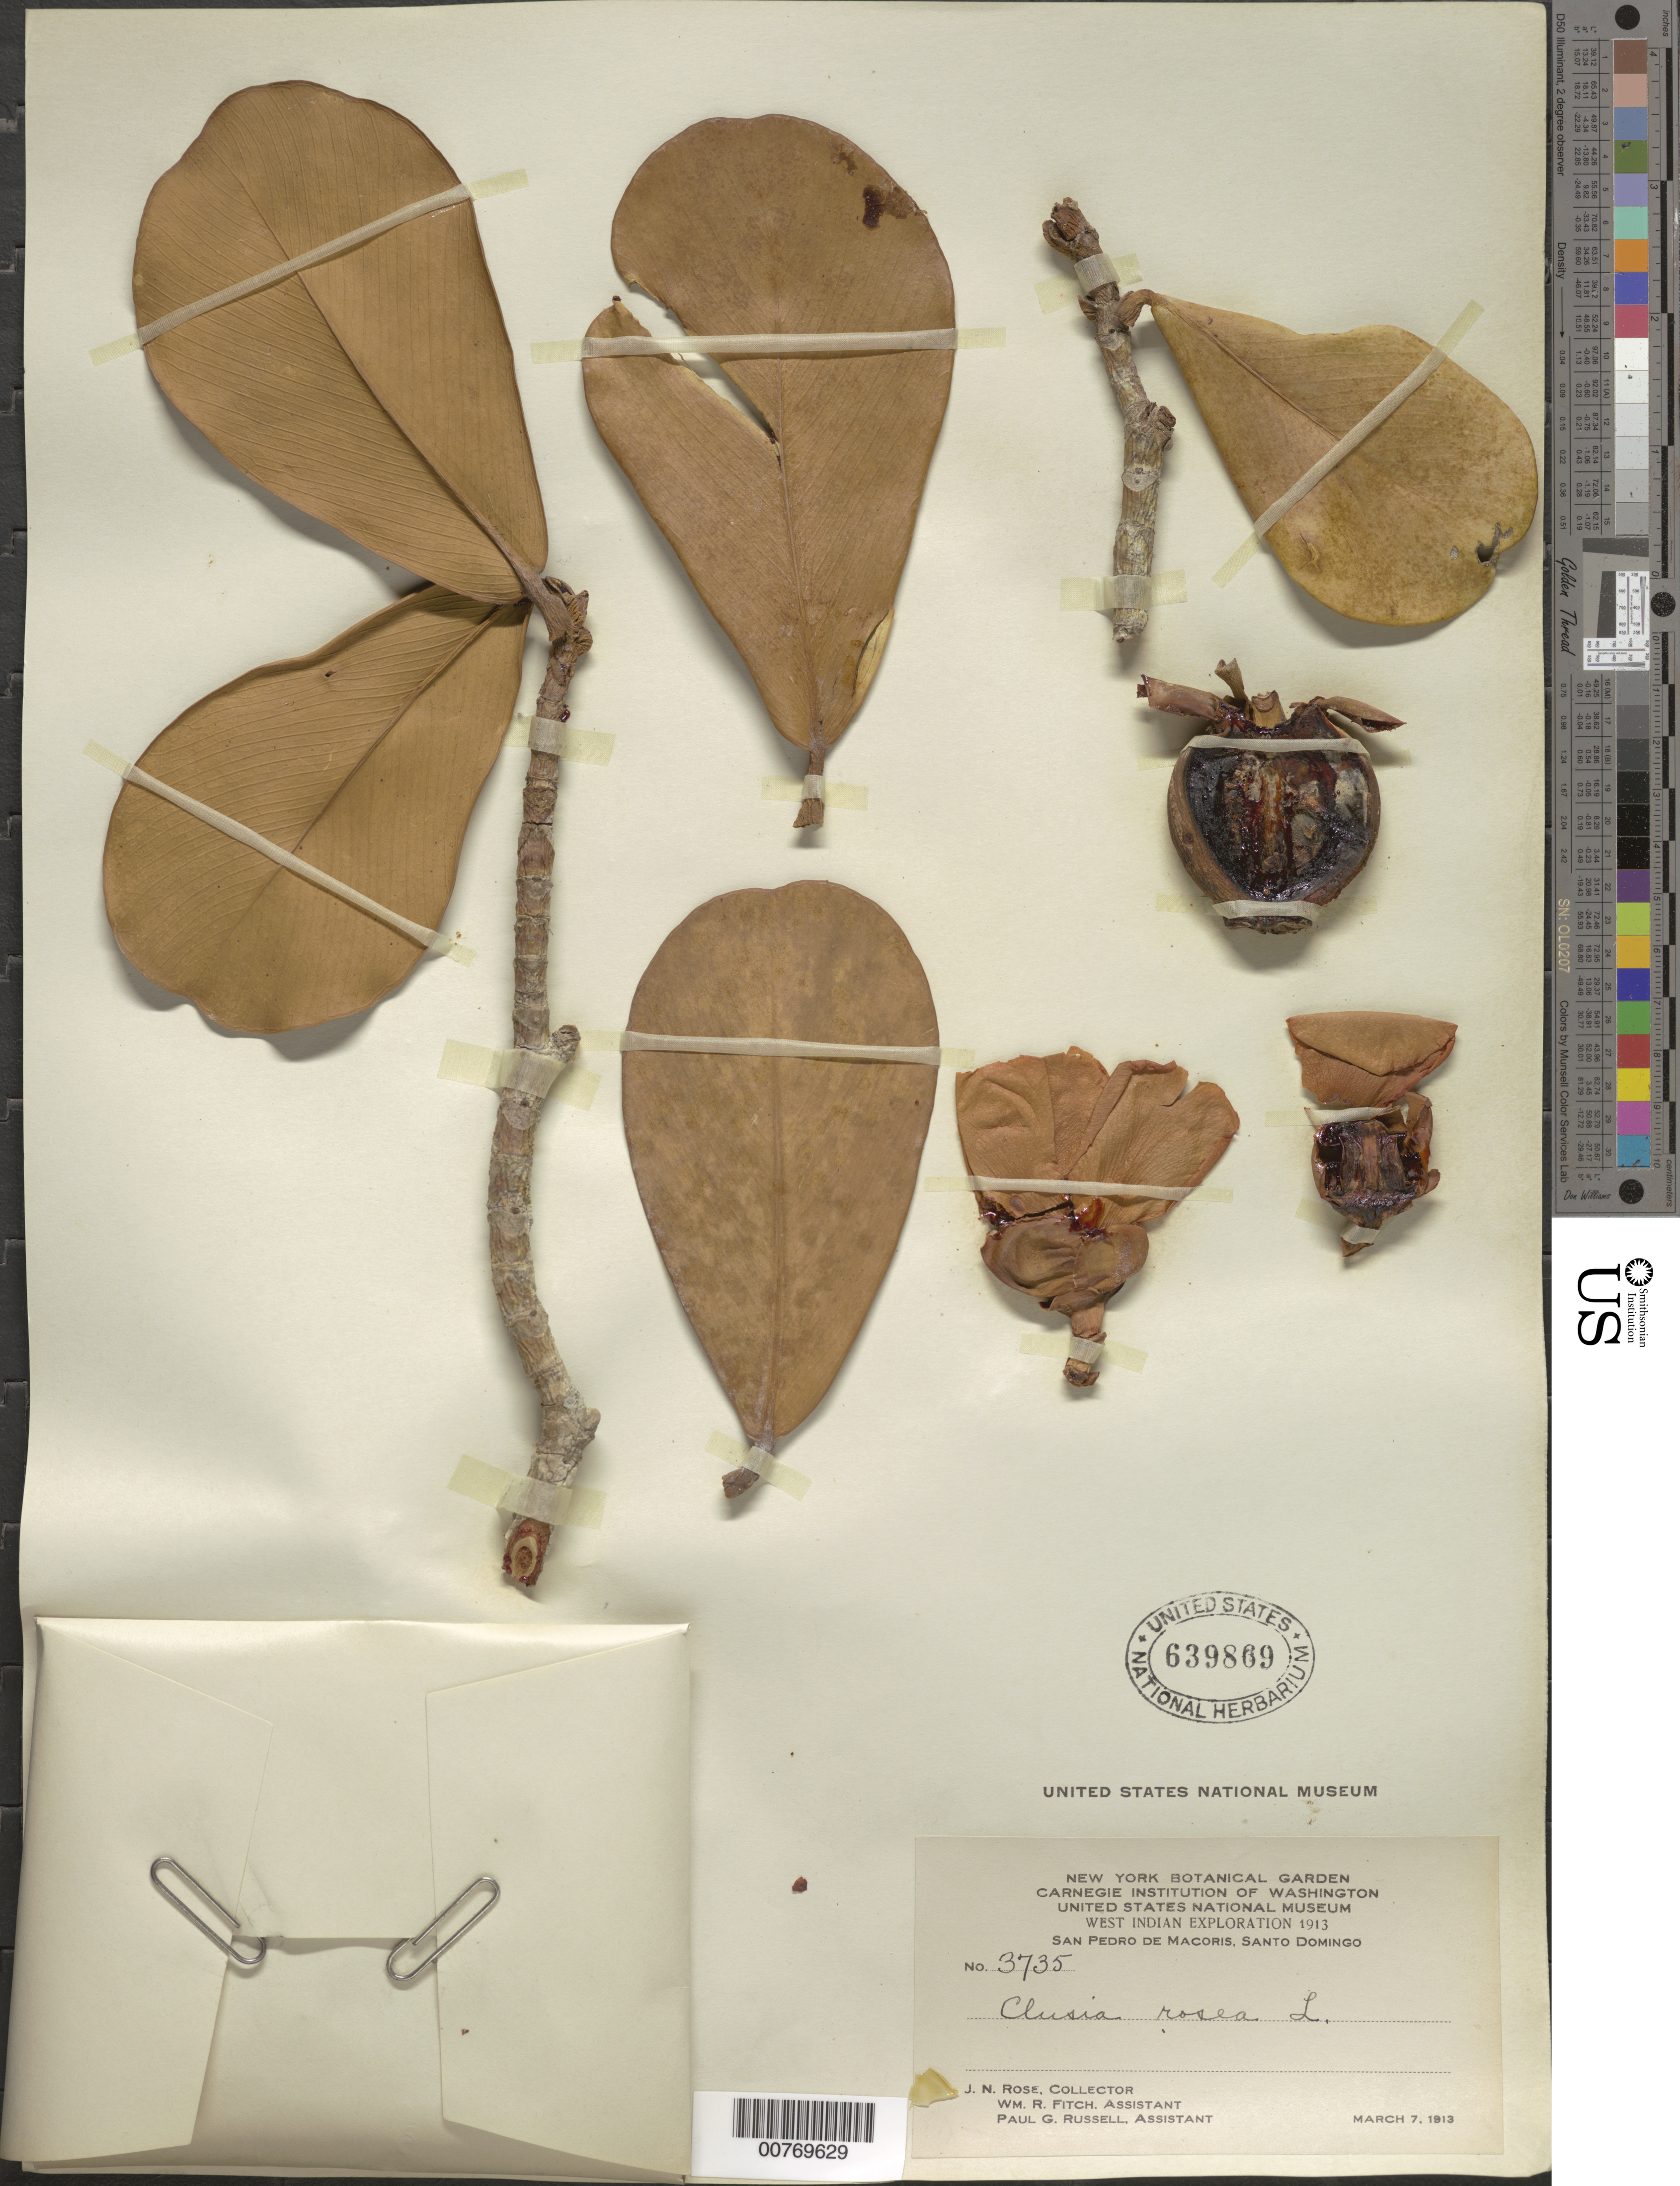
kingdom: Plantae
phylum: Tracheophyta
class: Magnoliopsida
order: Malpighiales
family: Clusiaceae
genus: Clusia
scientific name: Clusia rosea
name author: Jacq.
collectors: J. N. Rose, W. R. Fitch & P. G. Russell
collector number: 3735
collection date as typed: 07 Mar 1913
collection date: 1913-03-07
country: Dominican Republic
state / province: San Pedro de Macoris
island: Hispaniola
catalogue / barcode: US 639869